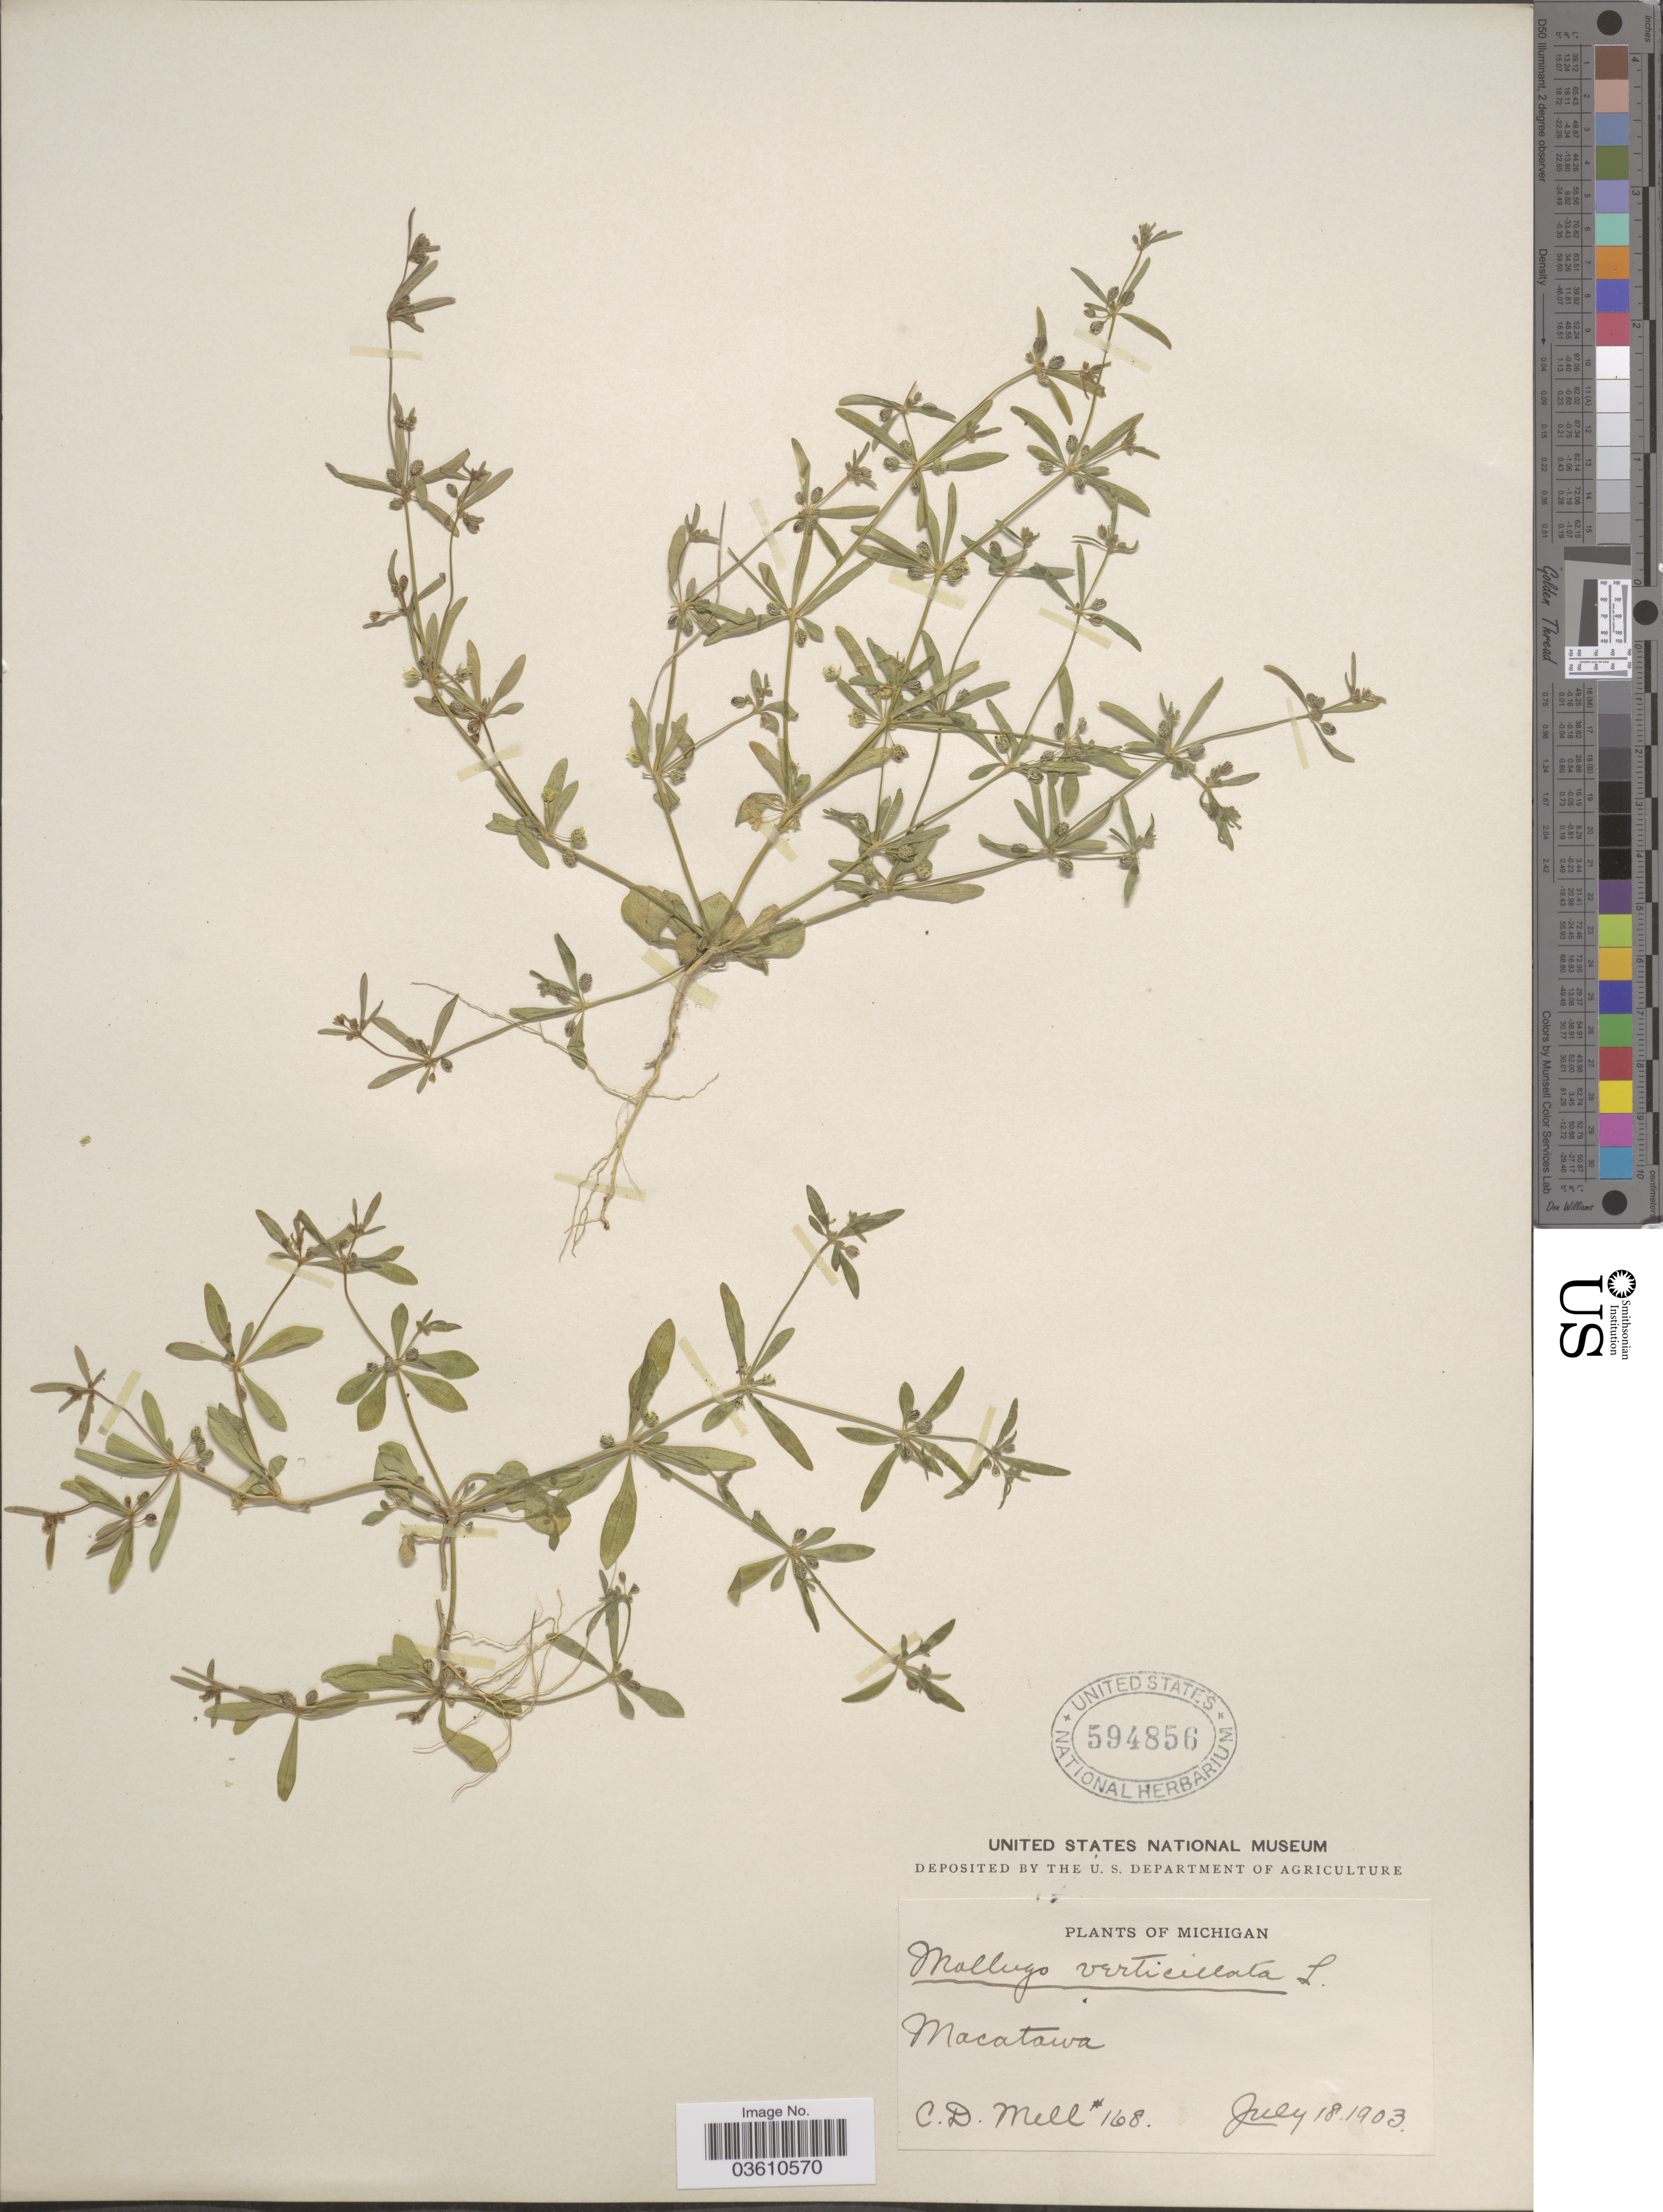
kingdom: Plantae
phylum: Tracheophyta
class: Magnoliopsida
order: Caryophyllales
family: Molluginaceae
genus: Mollugo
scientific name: Mollugo verticillata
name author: L.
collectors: C. D. Mell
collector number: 168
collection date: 1903-07-18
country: United States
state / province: Michigan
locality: Macatawa.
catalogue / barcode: US 594856